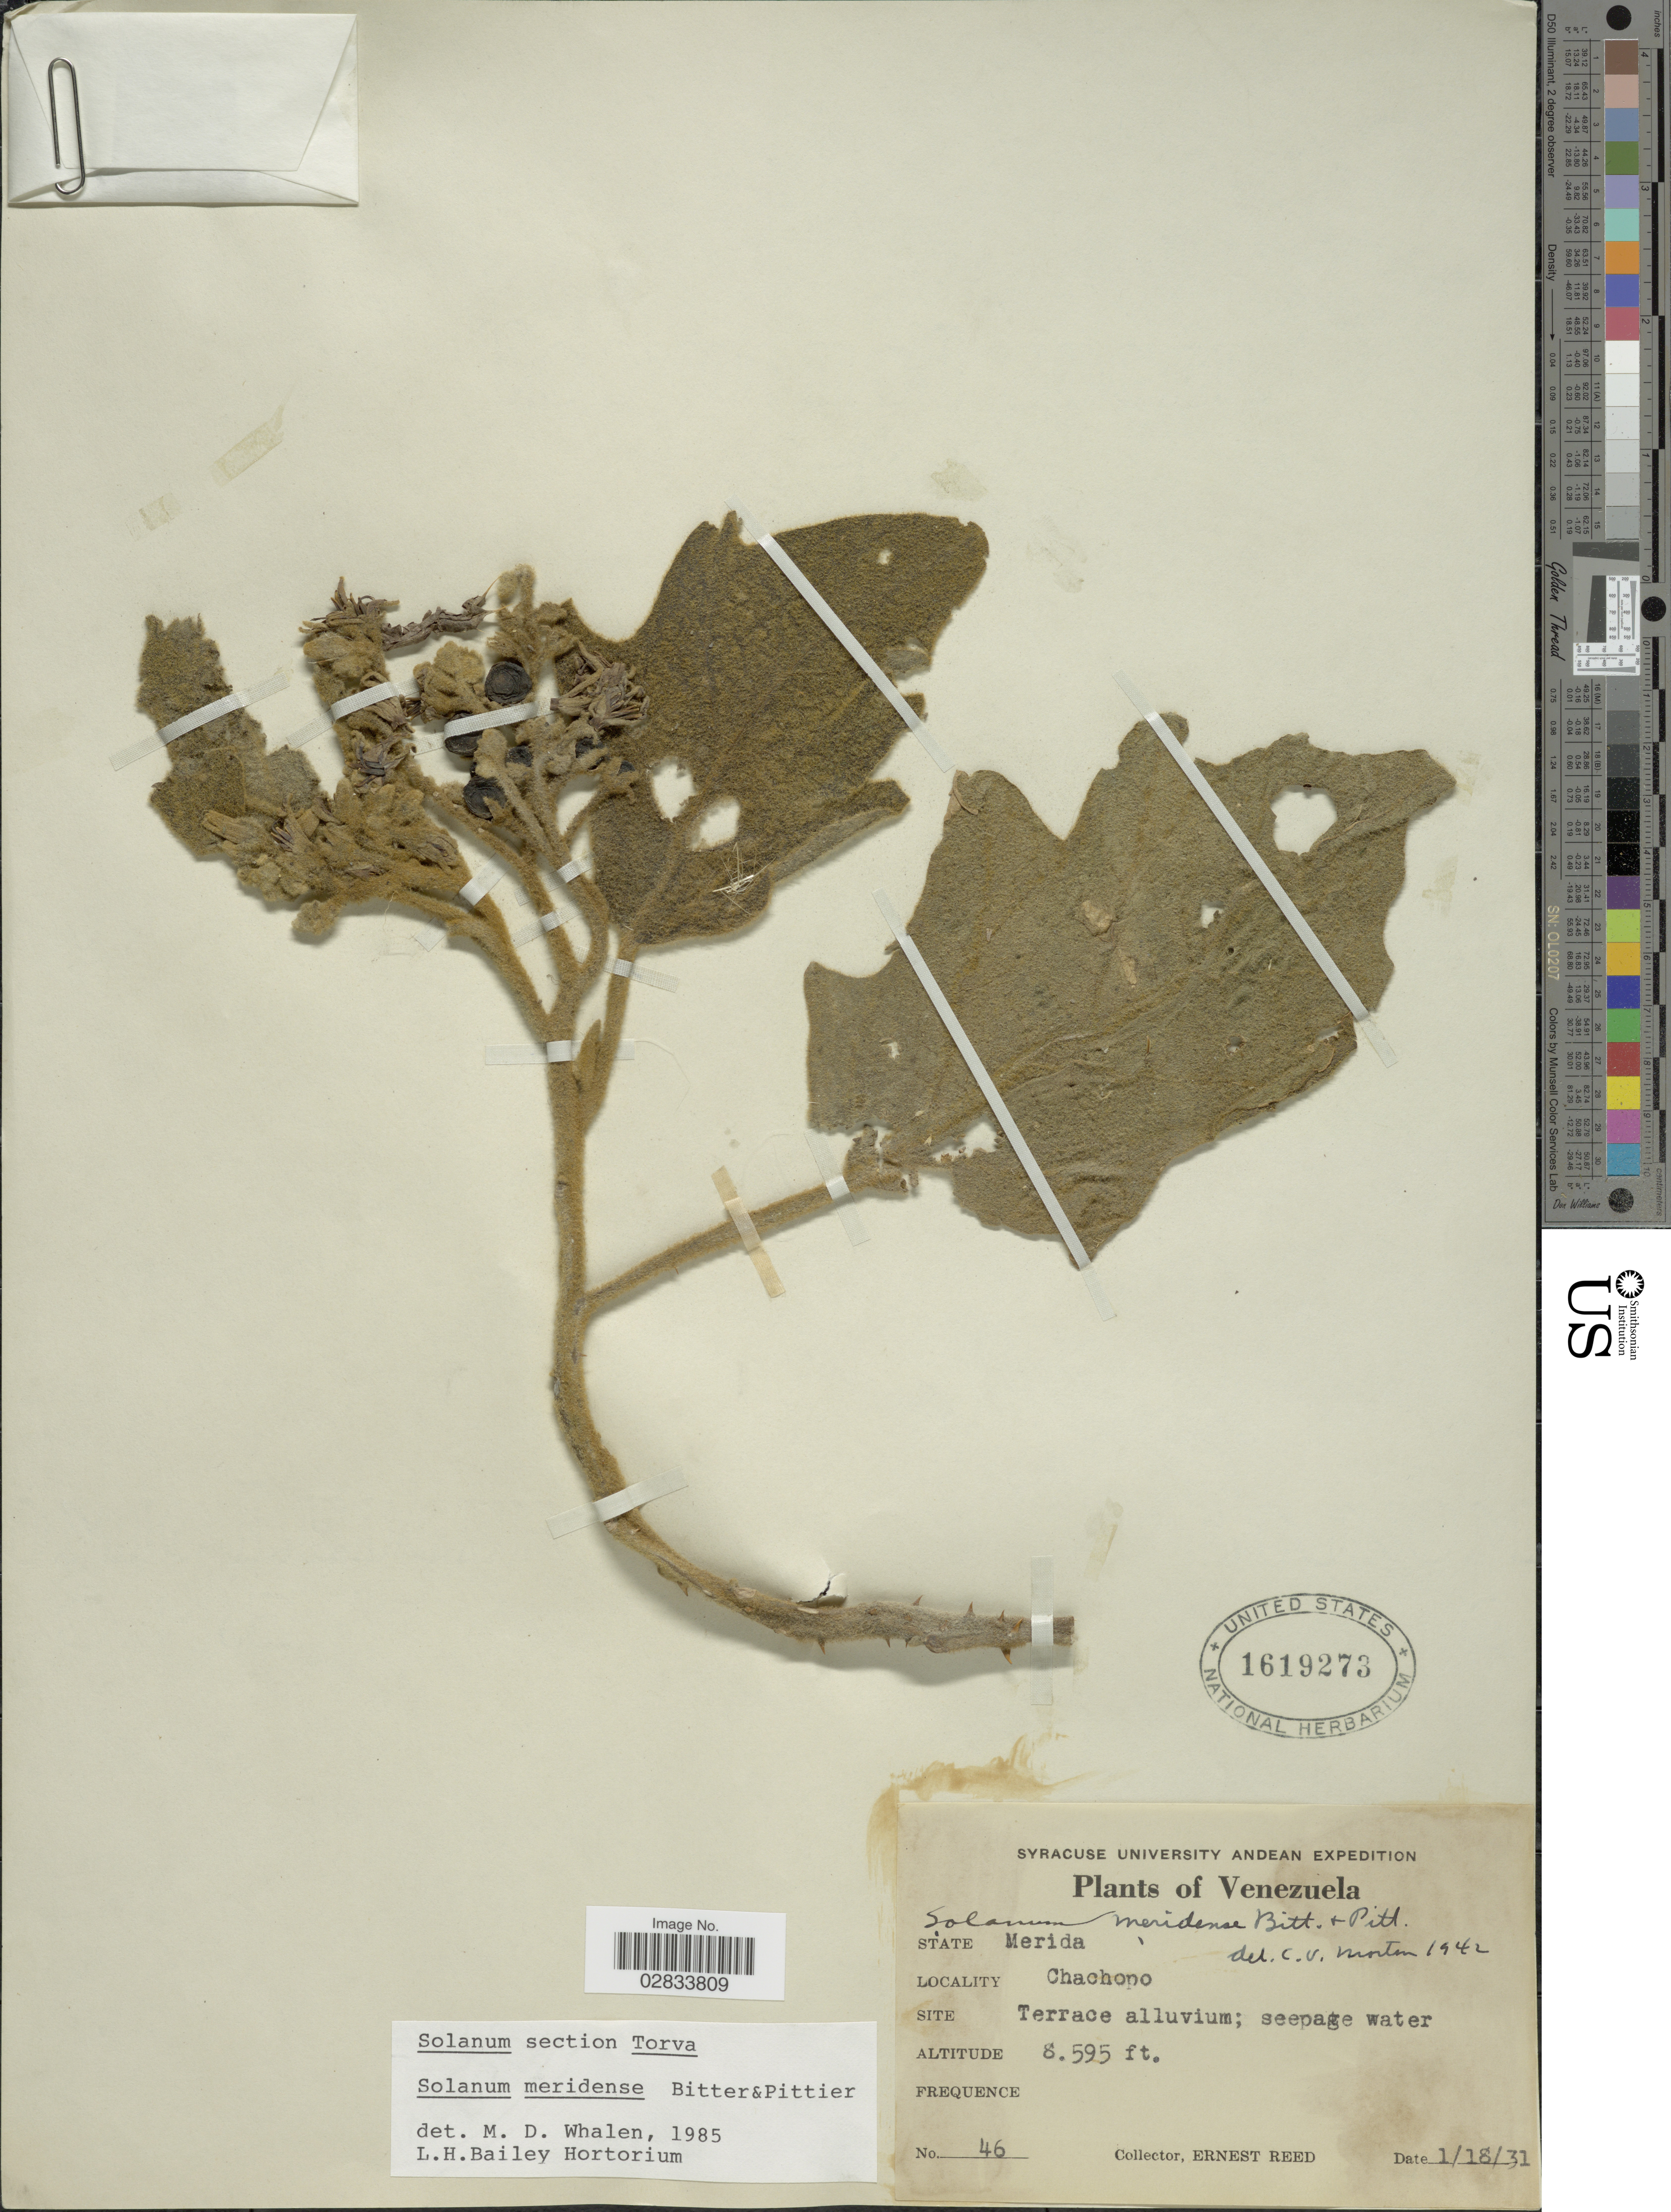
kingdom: Plantae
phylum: Tracheophyta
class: Magnoliopsida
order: Solanales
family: Solanaceae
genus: Solanum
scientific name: Solanum meridense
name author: Bitter & Pittier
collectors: E. Reed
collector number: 46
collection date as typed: Transcribed d/m/y: 18/1/31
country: Venezuela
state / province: Mérida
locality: State Merida, Chachopo.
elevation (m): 2620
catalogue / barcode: US 1619273